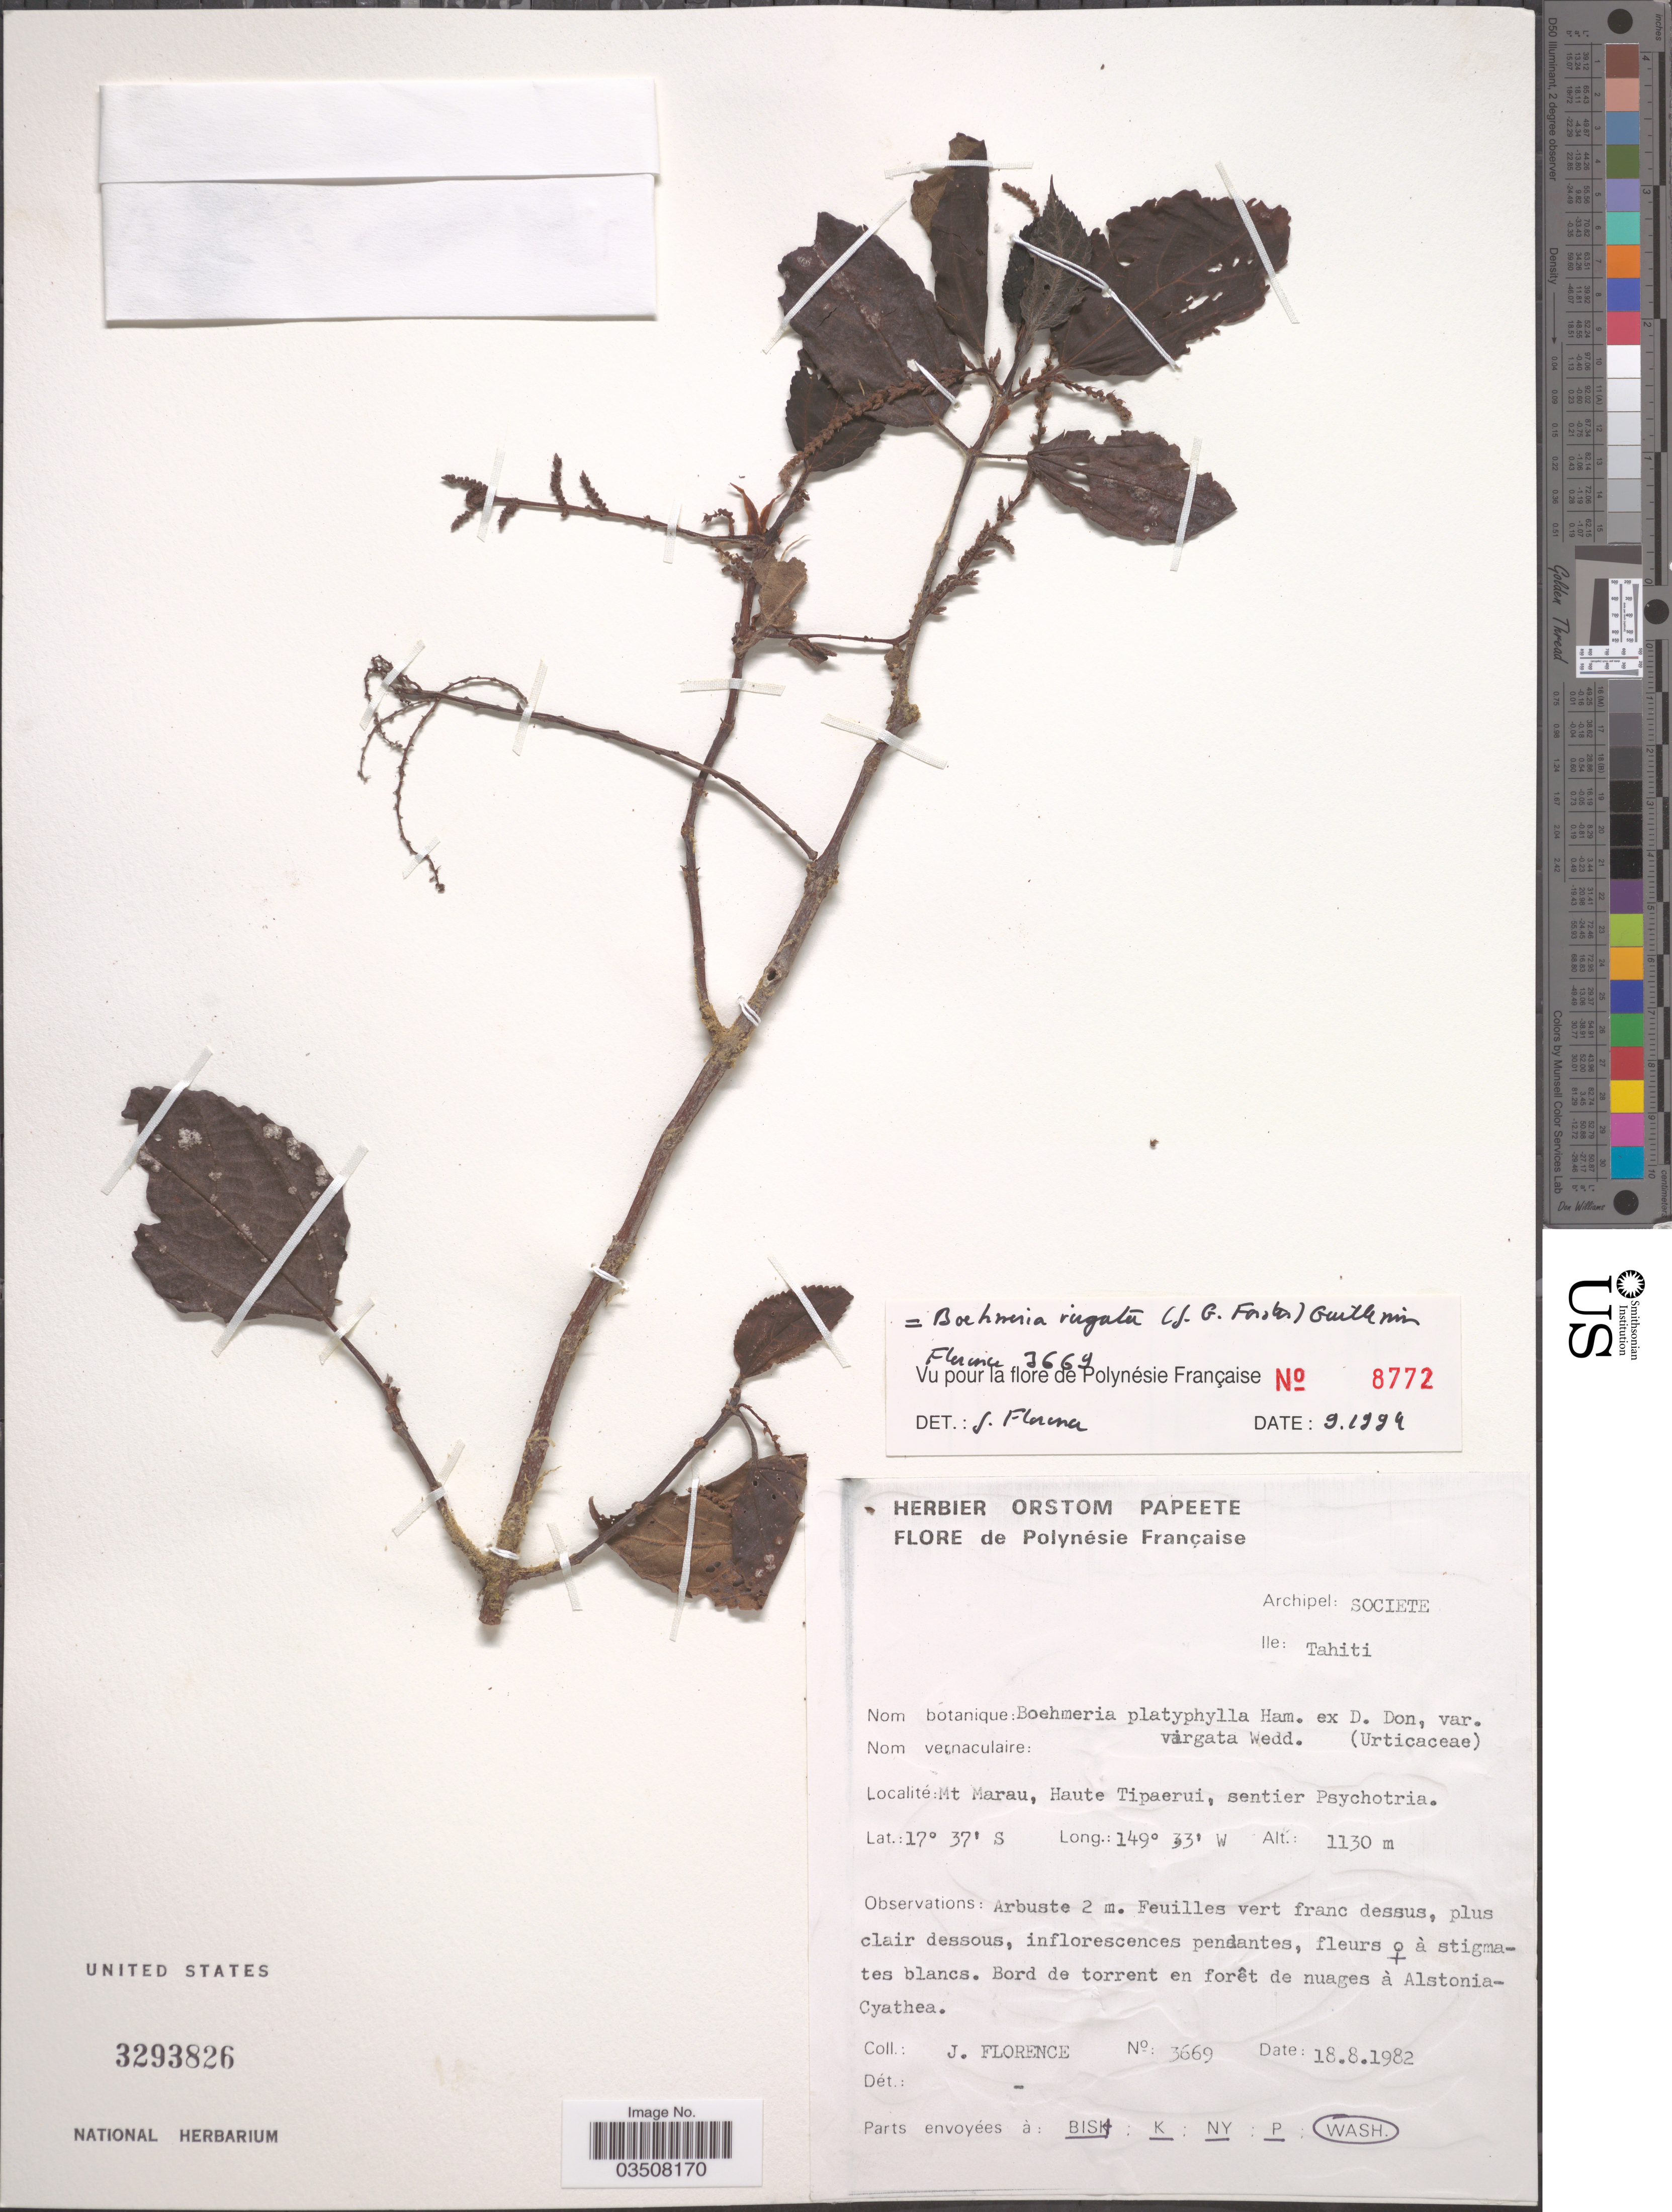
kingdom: Plantae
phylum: Tracheophyta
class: Magnoliopsida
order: Rosales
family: Urticaceae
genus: Boehmeria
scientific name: Boehmeria virgata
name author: (G. Forst.) Guill.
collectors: J. Florence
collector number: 3669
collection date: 1982-08-18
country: French Polynesia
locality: Polynésie Fraçaise. Archipel: Societe, Ile: Tahiti. Mt Marau, Haute Tipaerui, sentier Psychotria.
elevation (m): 1130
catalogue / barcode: US 3293826